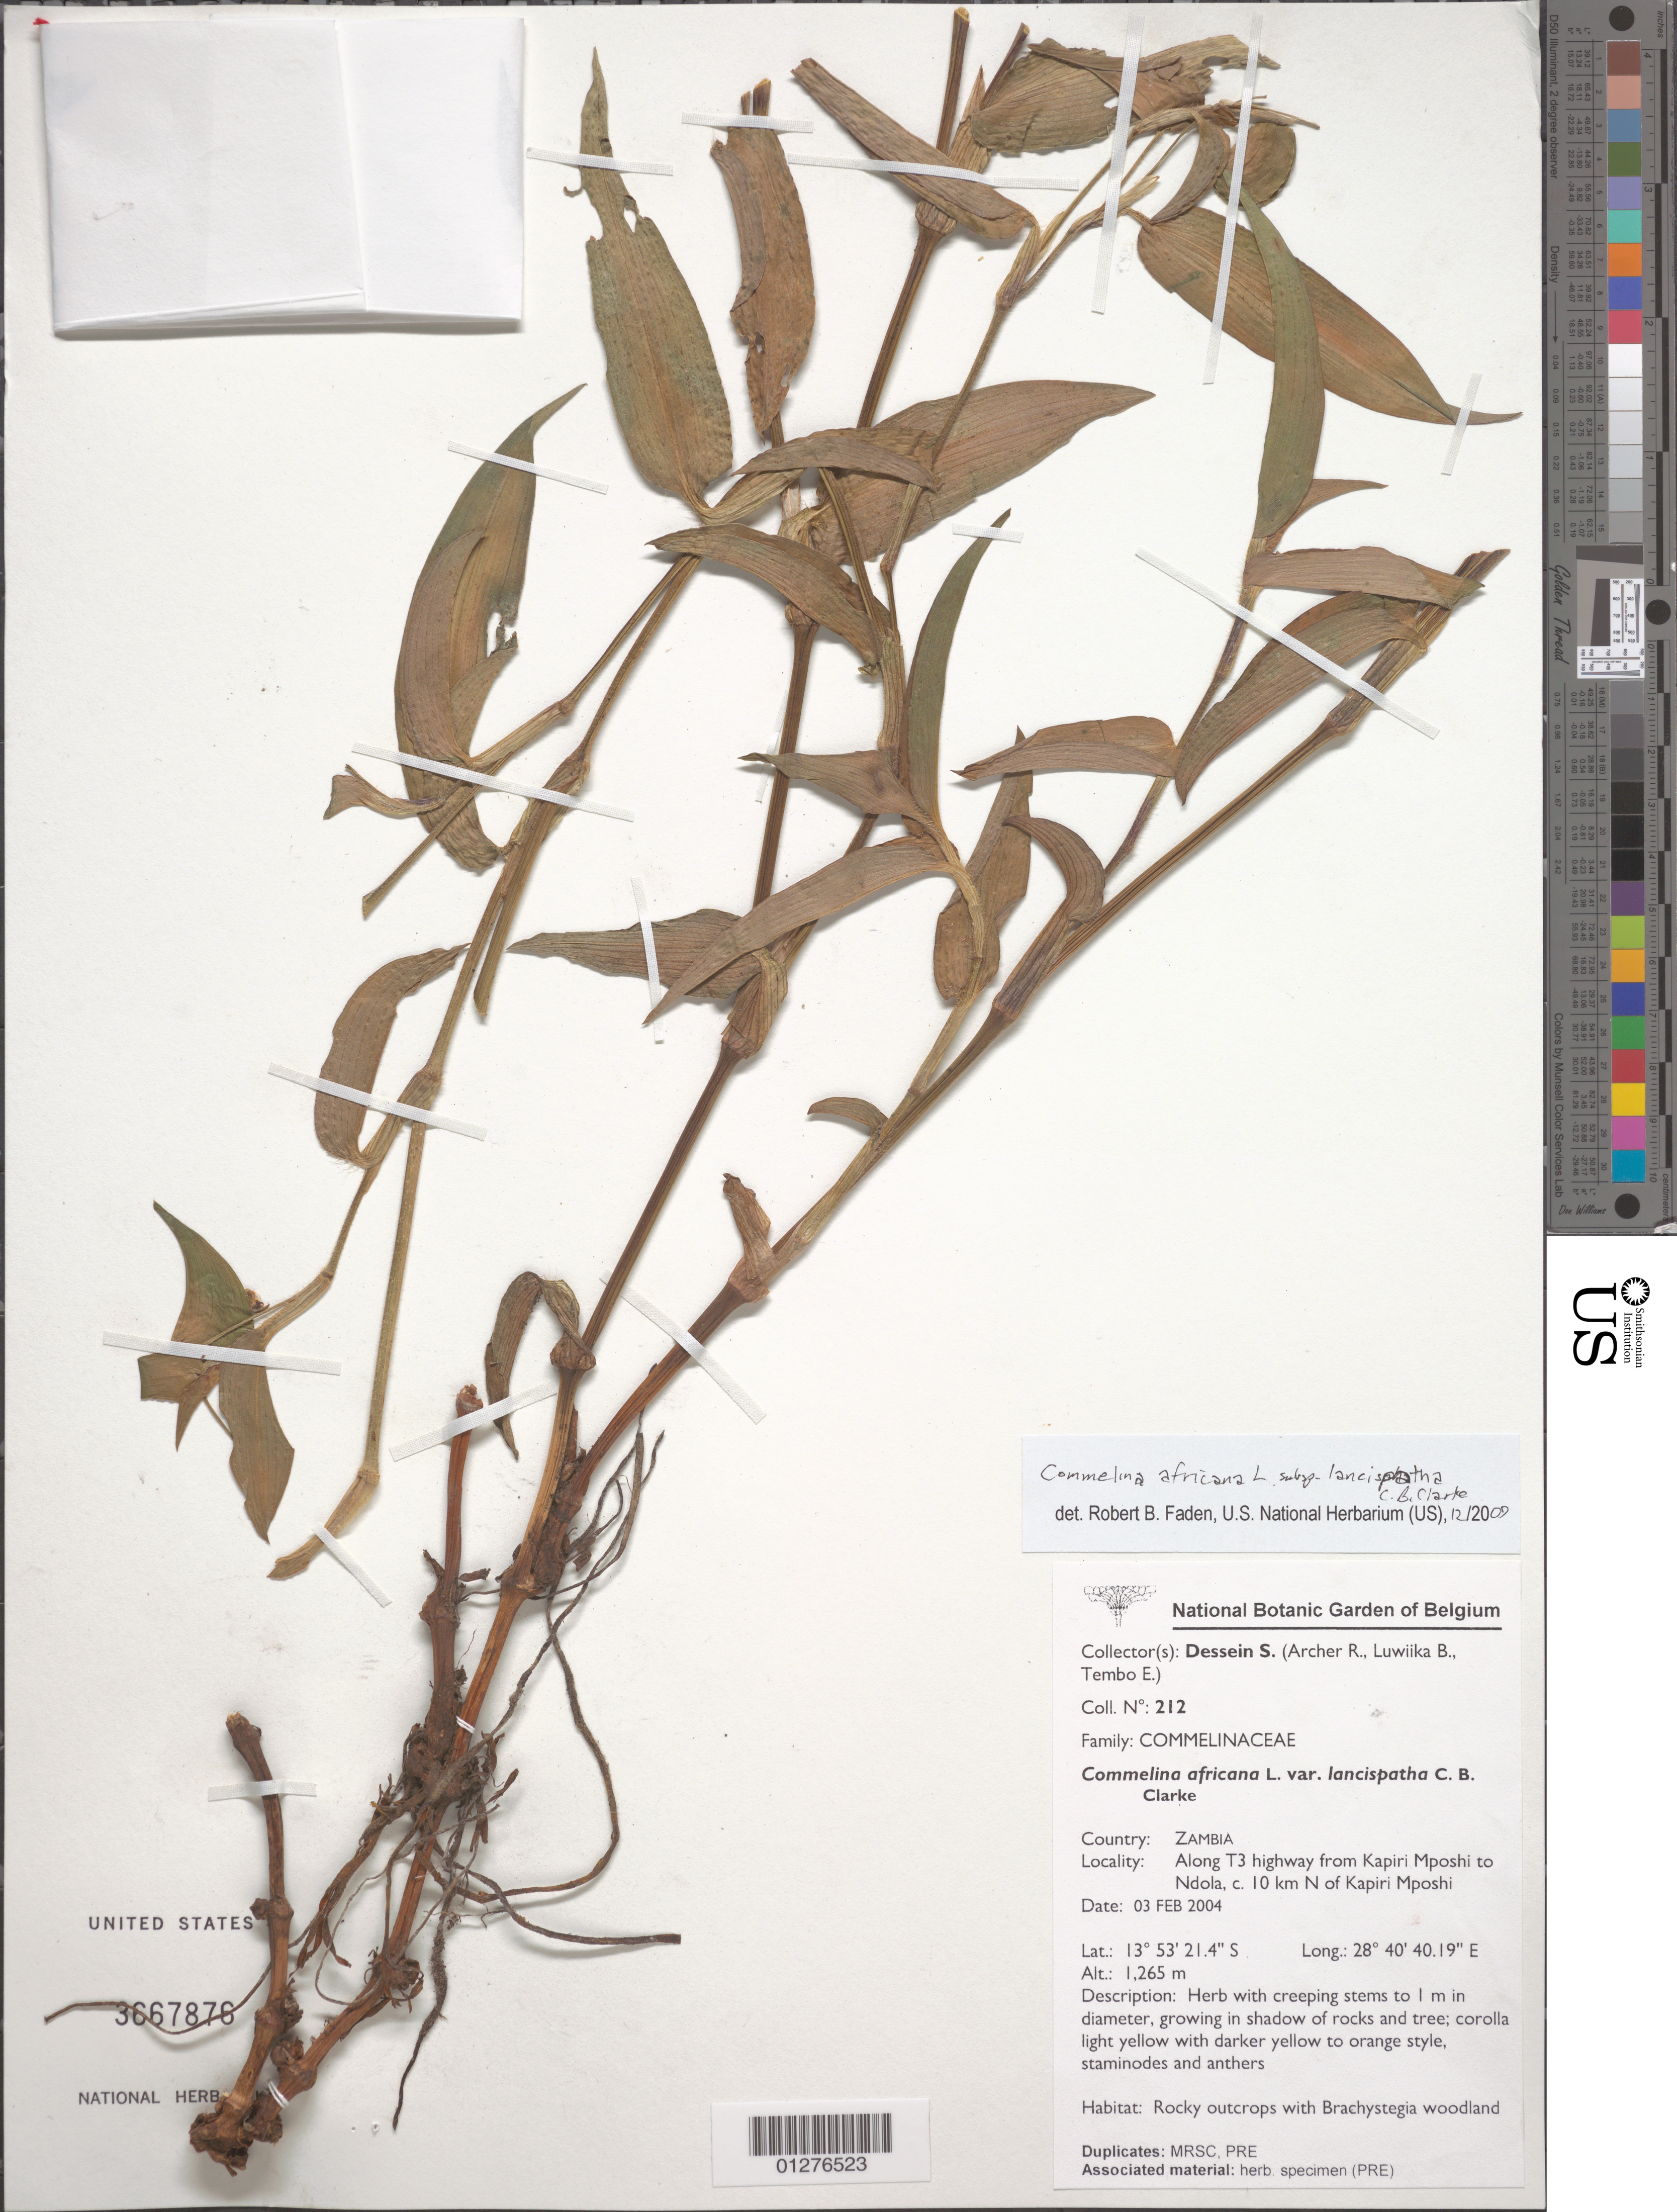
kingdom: Plantae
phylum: Tracheophyta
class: Liliopsida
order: Commelinales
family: Commelinaceae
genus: Commelina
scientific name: Commelina africana subsp. lancispatha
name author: C.B. Clarke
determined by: Faden, Robert B., (US), Smithsonian Institution - National Museum of Natural History (UNITED STATES)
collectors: S. Dessein et al.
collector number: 212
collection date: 2004-02-03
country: Zambia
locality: Along T3 highway from Kapiri Mposhi to Ndola, c. 10 km N of Kapiri Mposhi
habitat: Rocky outcrops with Brachystegia woodland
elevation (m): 1265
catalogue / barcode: US 3667876